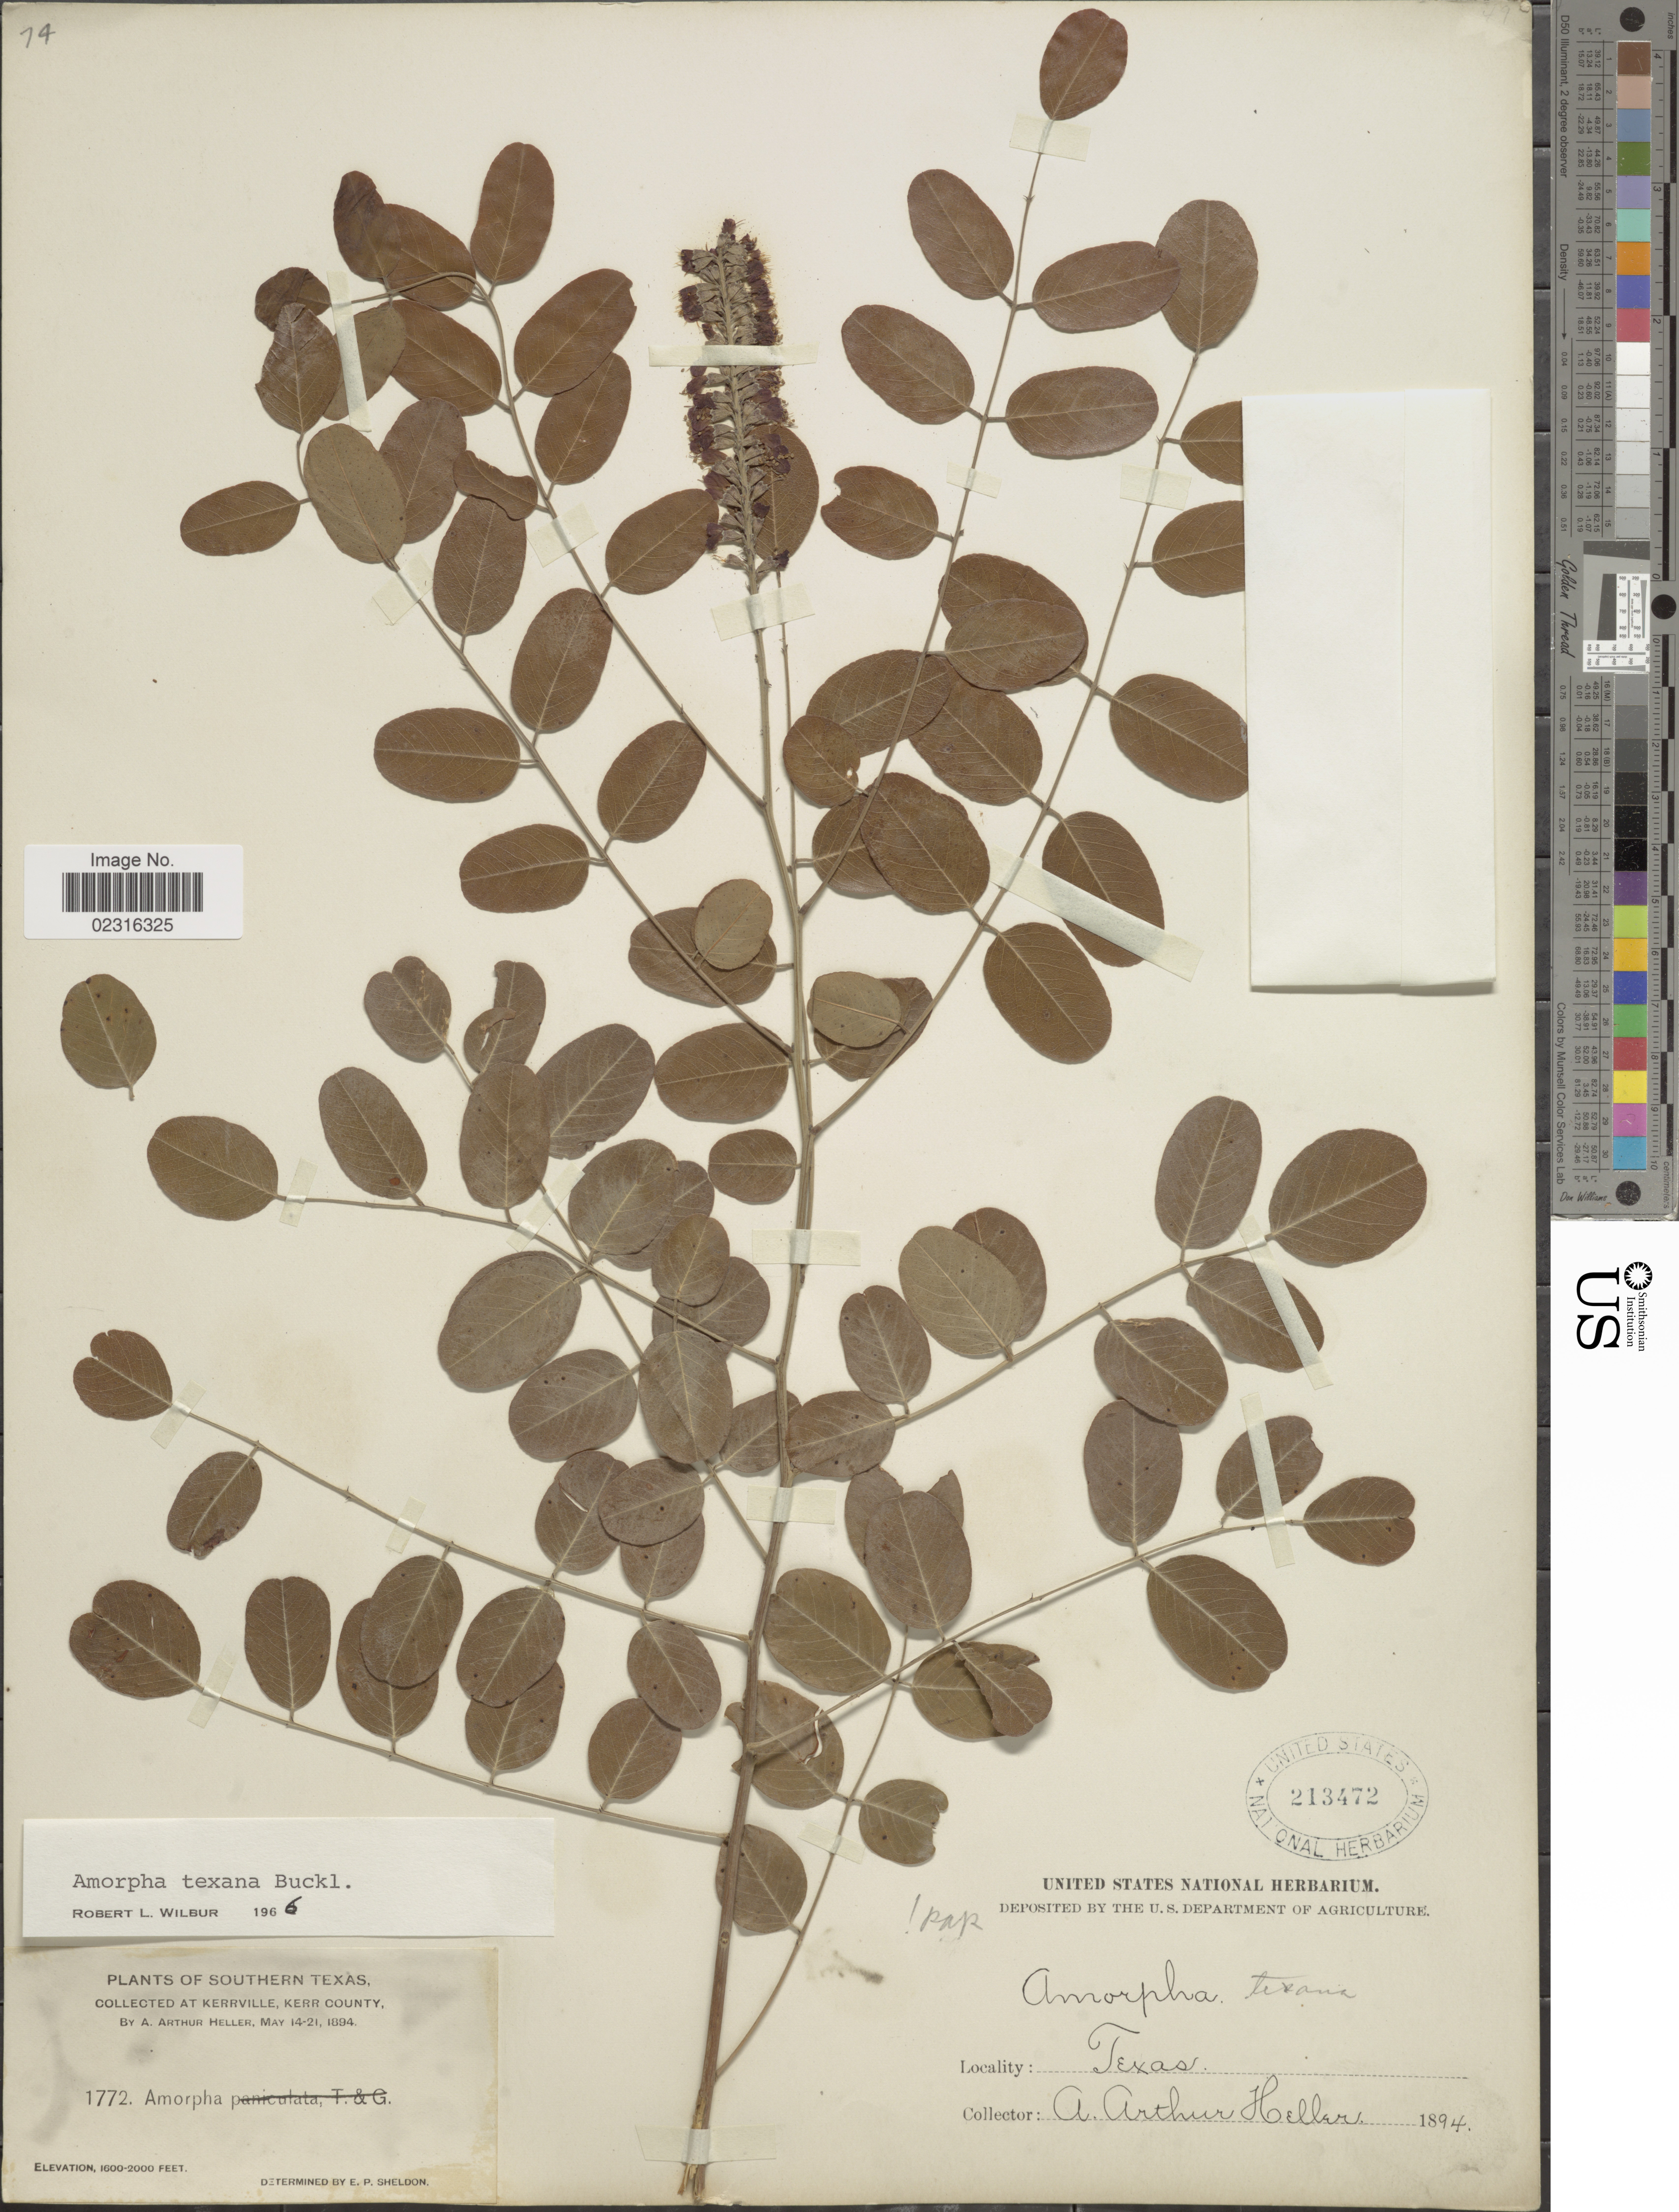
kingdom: Plantae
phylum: Tracheophyta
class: Magnoliopsida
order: Fabales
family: Fabaceae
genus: Amorpha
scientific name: Amorpha texana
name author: Buckley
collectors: A. A. Heller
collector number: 1772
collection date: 1894-05-14/1894-05-21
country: United States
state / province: Texas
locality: Southern Texas, about Kerrville, Kerr County.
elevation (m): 488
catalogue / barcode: US 213472